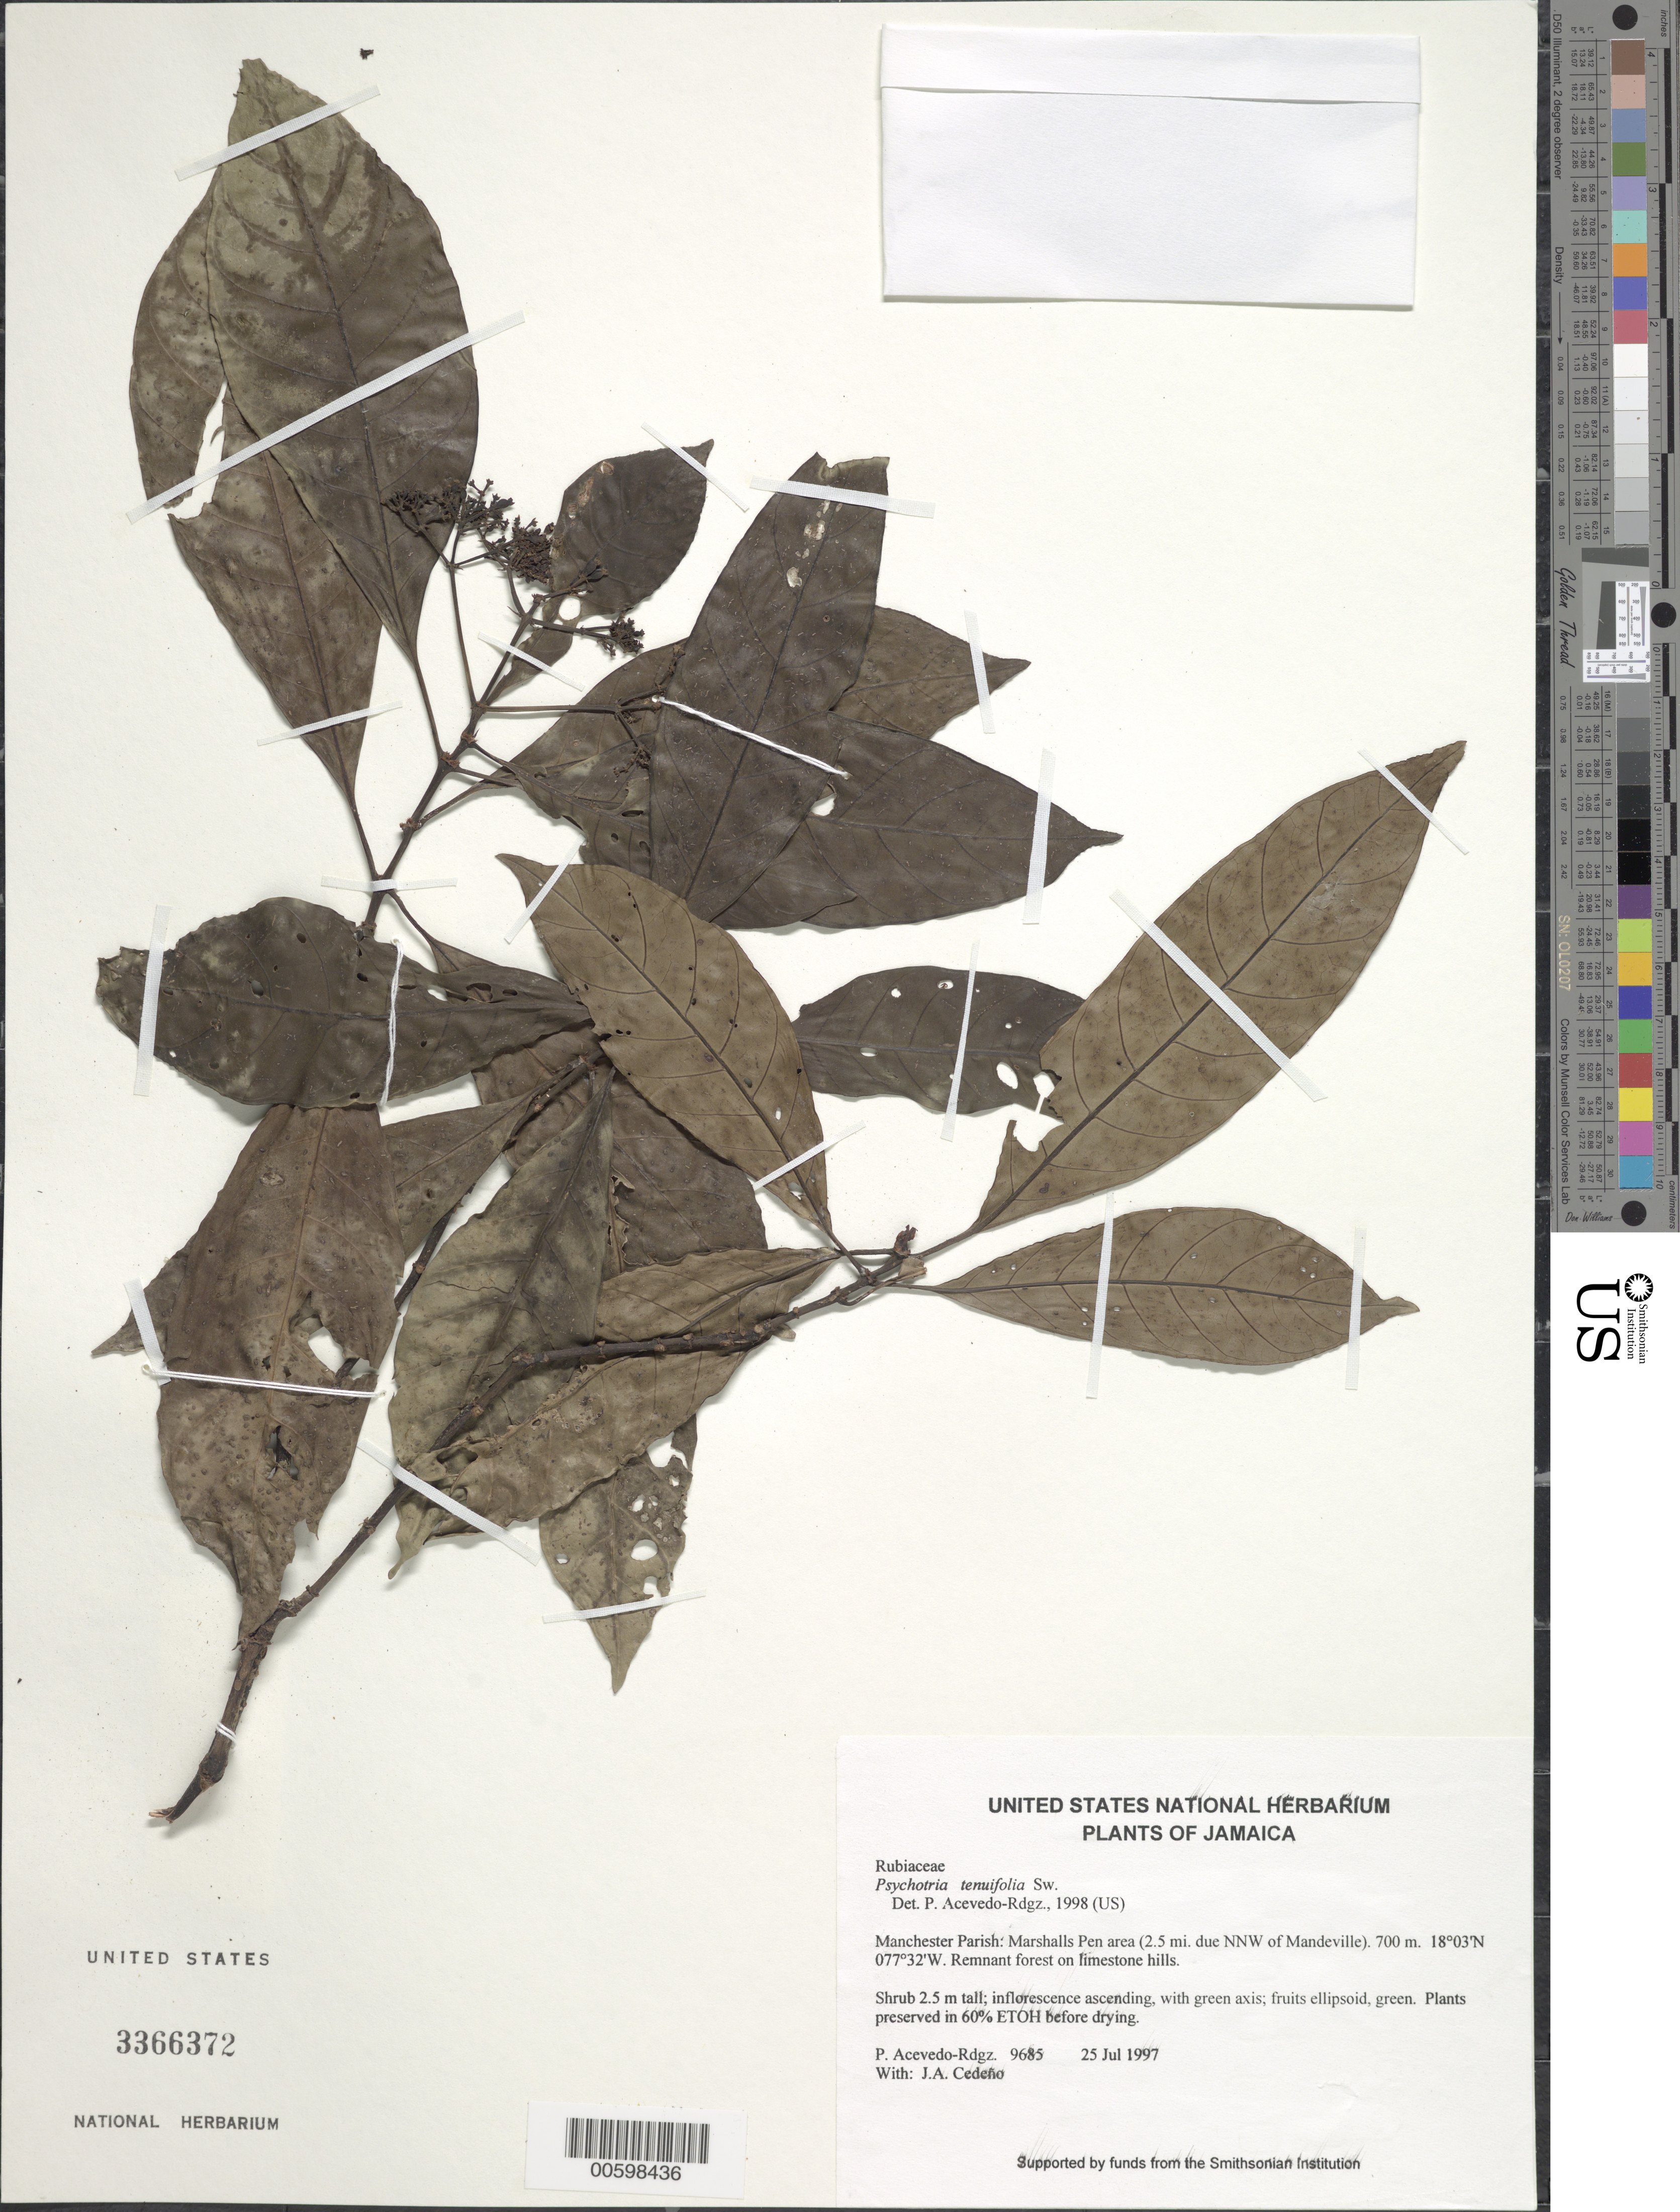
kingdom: Plantae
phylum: Tracheophyta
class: Magnoliopsida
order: Gentianales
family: Rubiaceae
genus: Psychotria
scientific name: Psychotria tenuifolia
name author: Sw.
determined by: Acevedo-Rodríguez, P., (BOT), Smithsonian Institution - National Museum of Natural History (UNITED STATES)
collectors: P. Acevedo-Rodr. & J. A. Cedeño M.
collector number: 9685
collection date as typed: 25 Jul 1997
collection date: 1997-07-25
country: Jamaica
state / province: Manchester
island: Jamaica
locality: Manchester Parish: Marshalls Pen area (2.5 mi. due NNW of Mandeville).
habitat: Remnant forest on limestone hills.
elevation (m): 700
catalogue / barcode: US 3366372